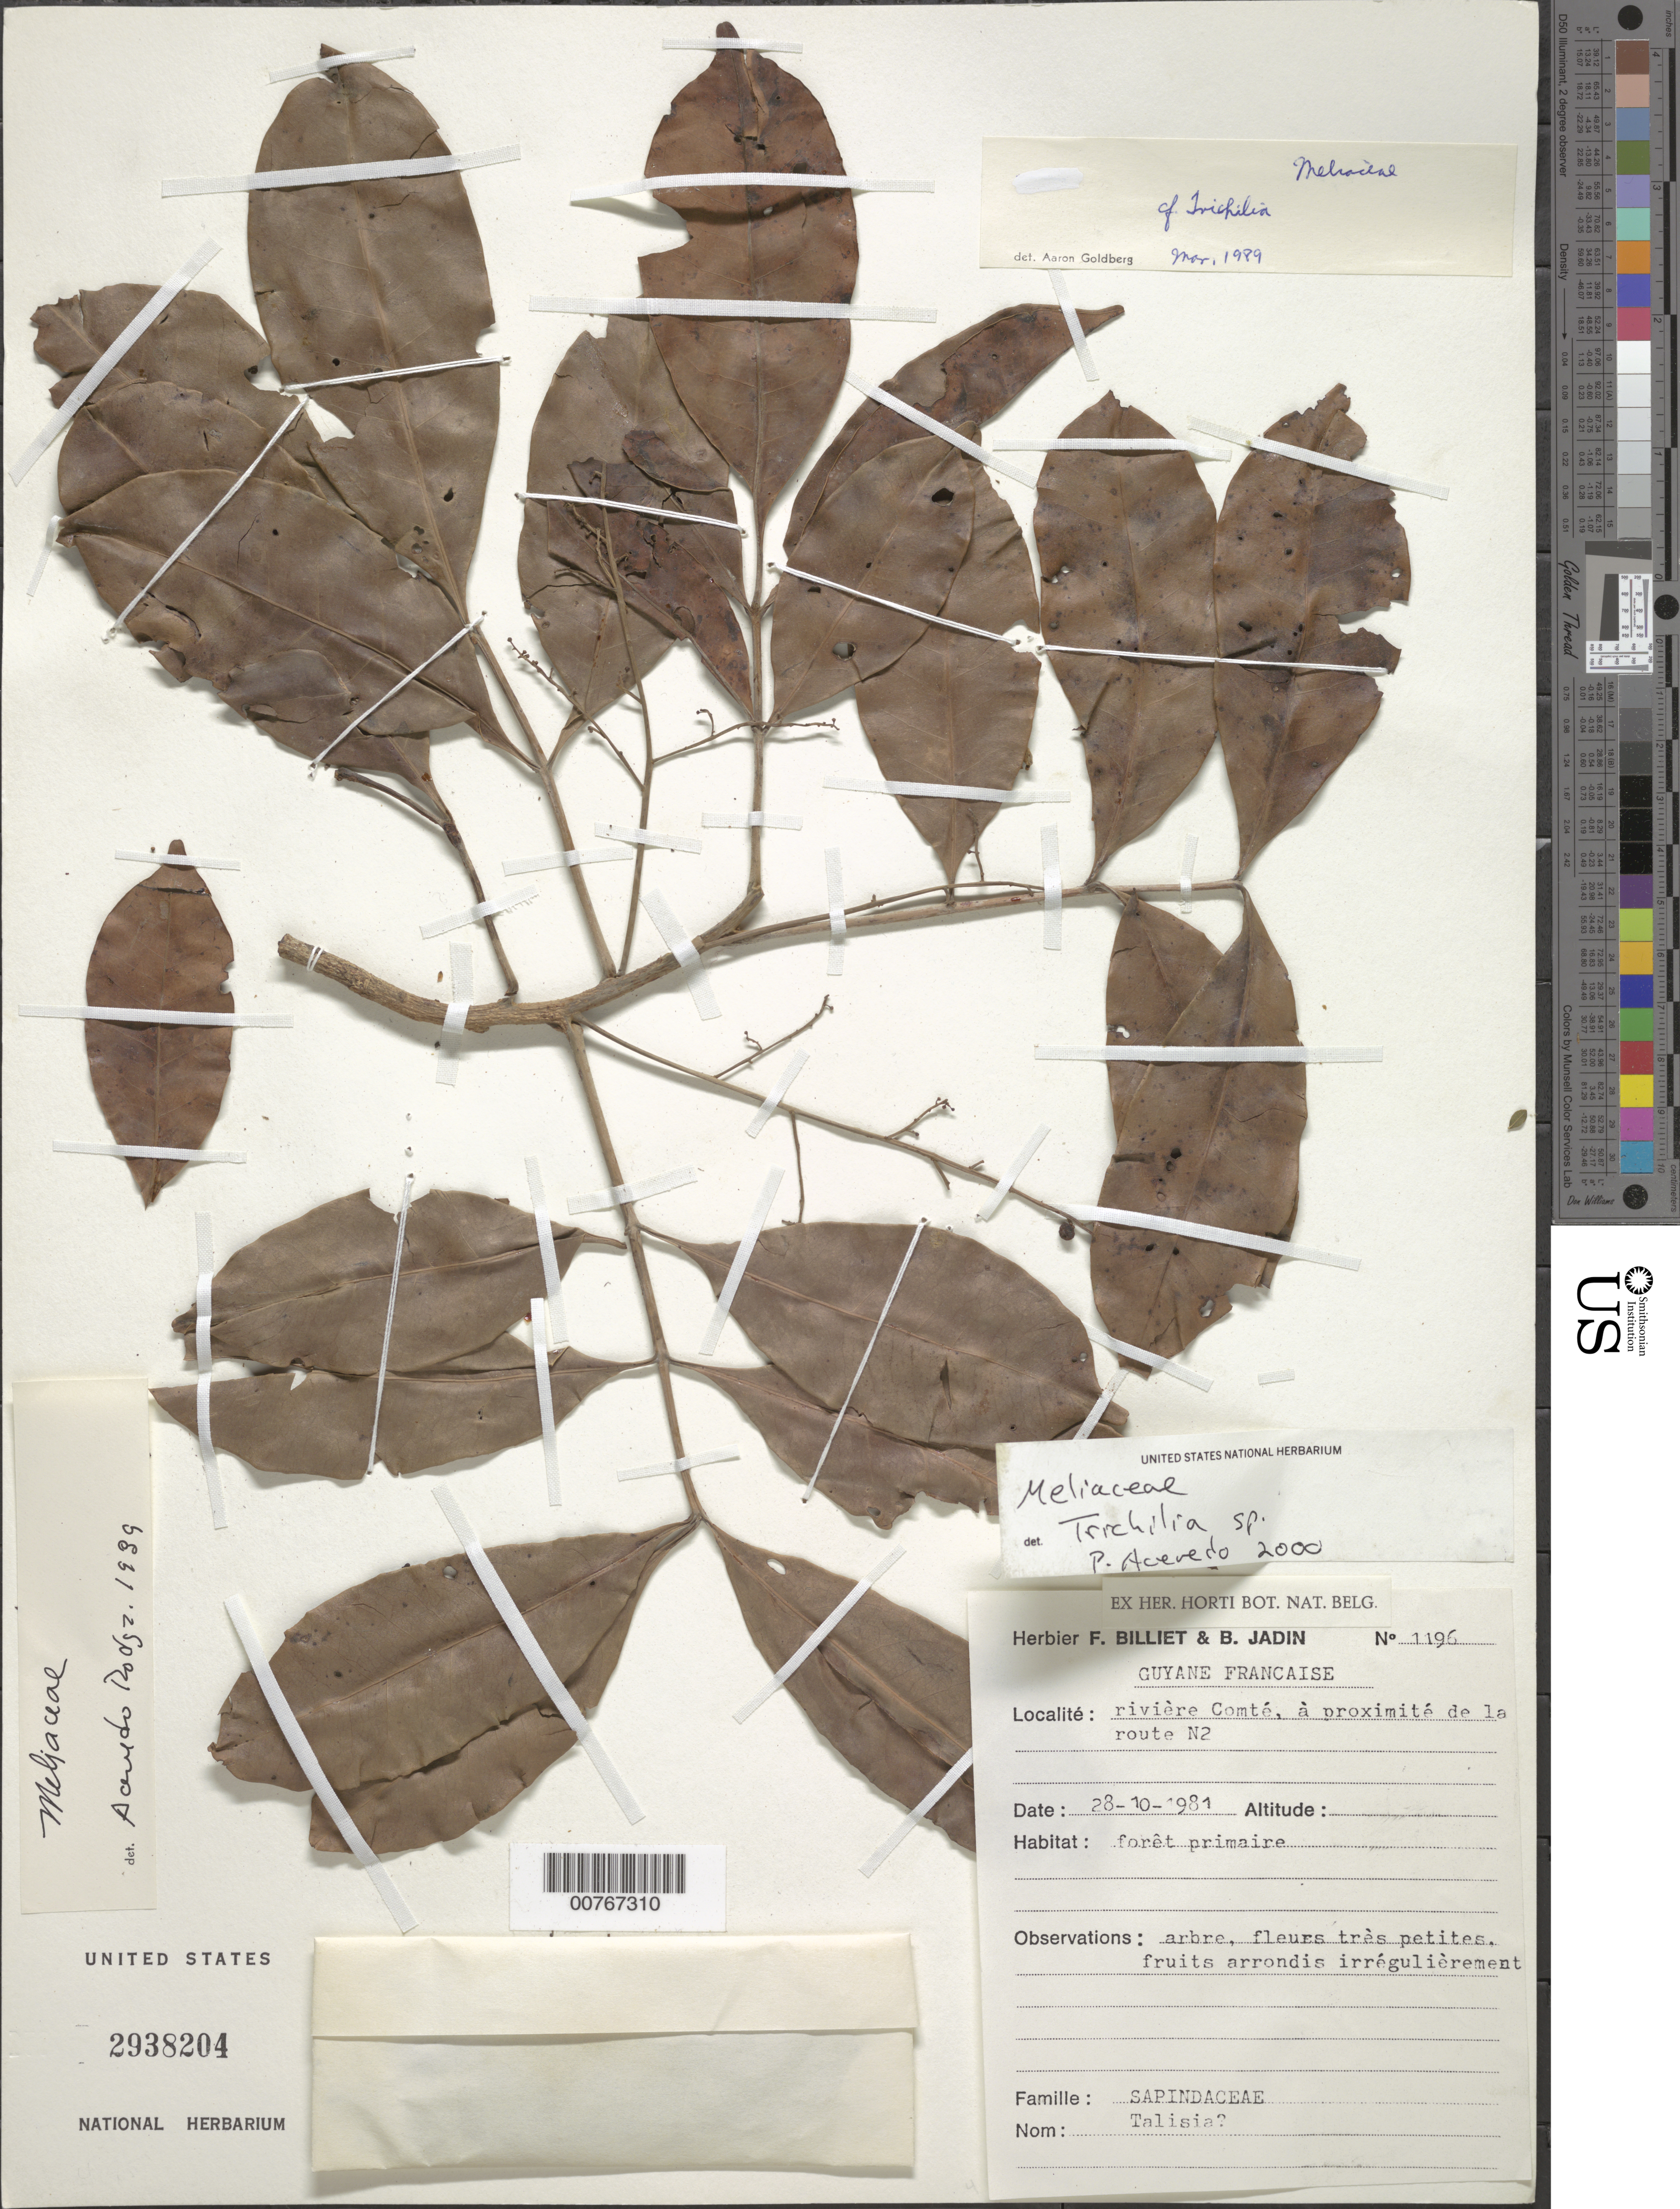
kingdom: Plantae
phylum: Tracheophyta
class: Magnoliopsida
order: Sapindales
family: Anacardiaceae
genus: Tapirira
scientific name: Tapirira guianensis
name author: Aubl.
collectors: F. Billiet & B. Jadin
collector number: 1196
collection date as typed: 28-Oct-81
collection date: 1981-10-28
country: French Guiana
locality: Comté R., near Route N2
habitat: Primary forest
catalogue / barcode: US 2938204